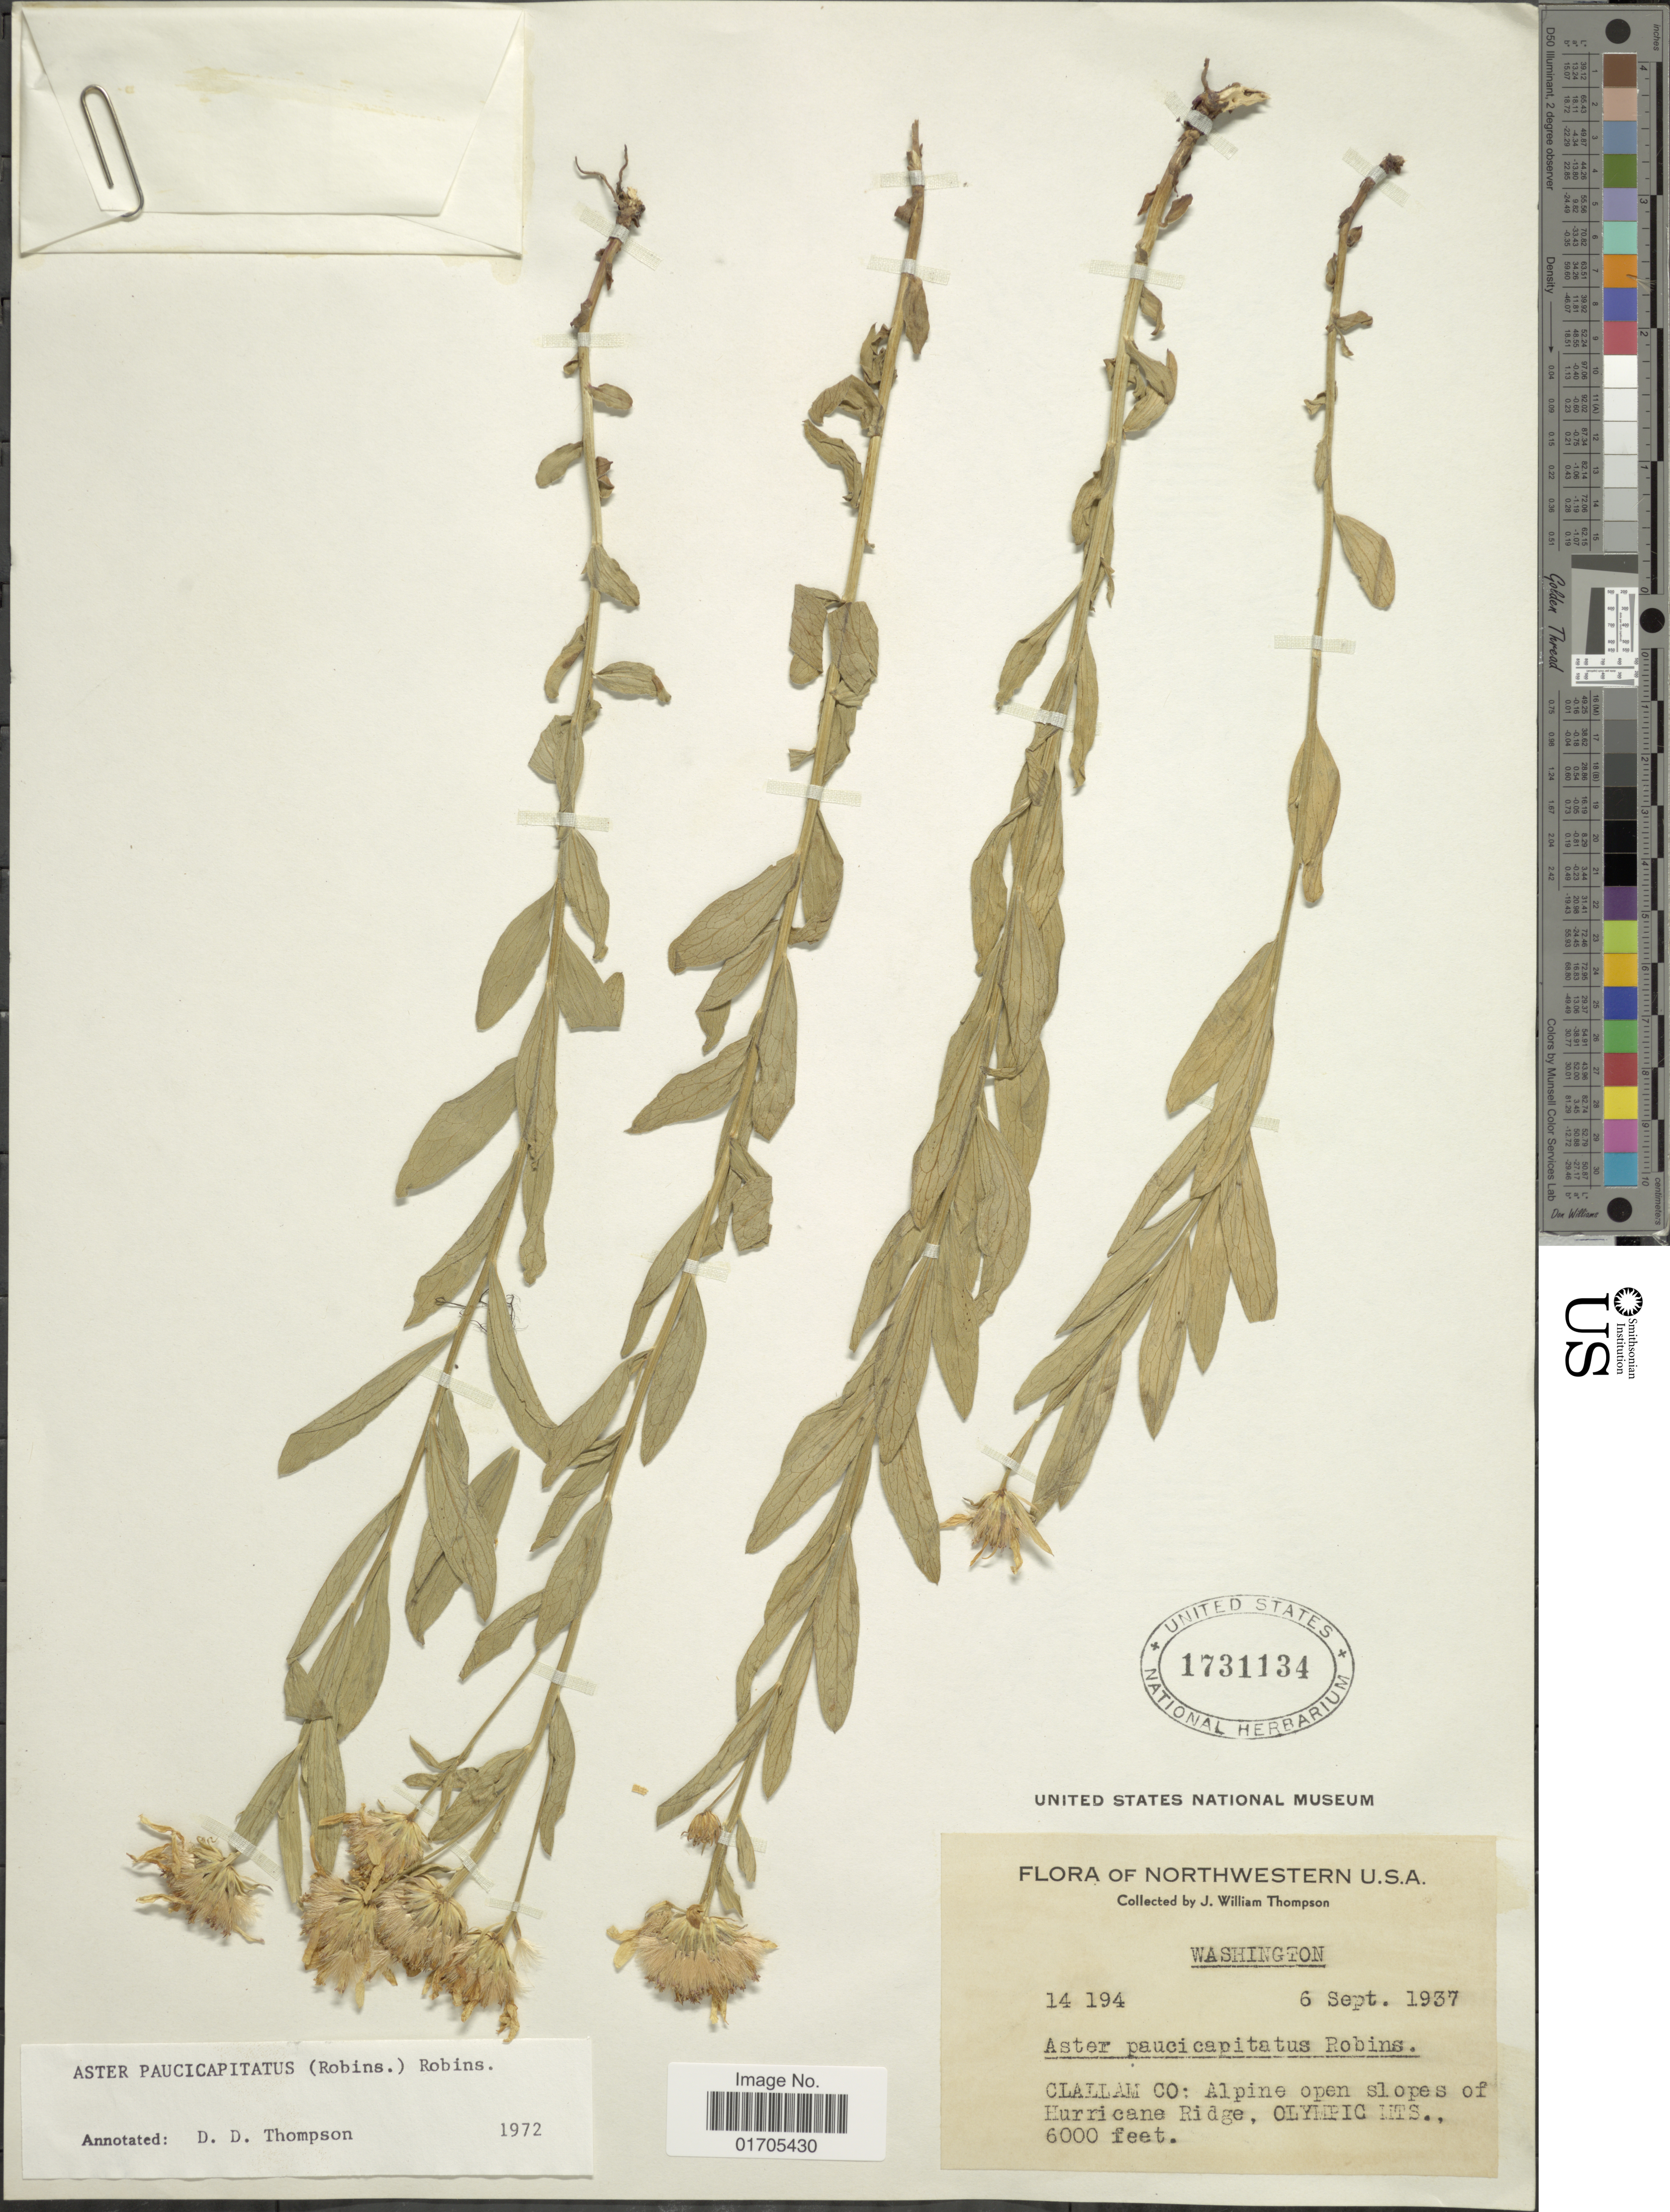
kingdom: Plantae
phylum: Tracheophyta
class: Magnoliopsida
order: Asterales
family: Asteraceae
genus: Eucephalus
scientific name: Eucephalus paucicapitatus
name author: (B.L. Rob.) Greene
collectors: J. W. Thompson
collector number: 14194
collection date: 1937-09-06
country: United States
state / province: Washington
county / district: Clallam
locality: Northwestern U.S.A. Washington. Clallam Co.: Alpine open slopes of Hurricane Ridge, Olympic Mts.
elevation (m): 1829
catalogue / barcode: US 1731134